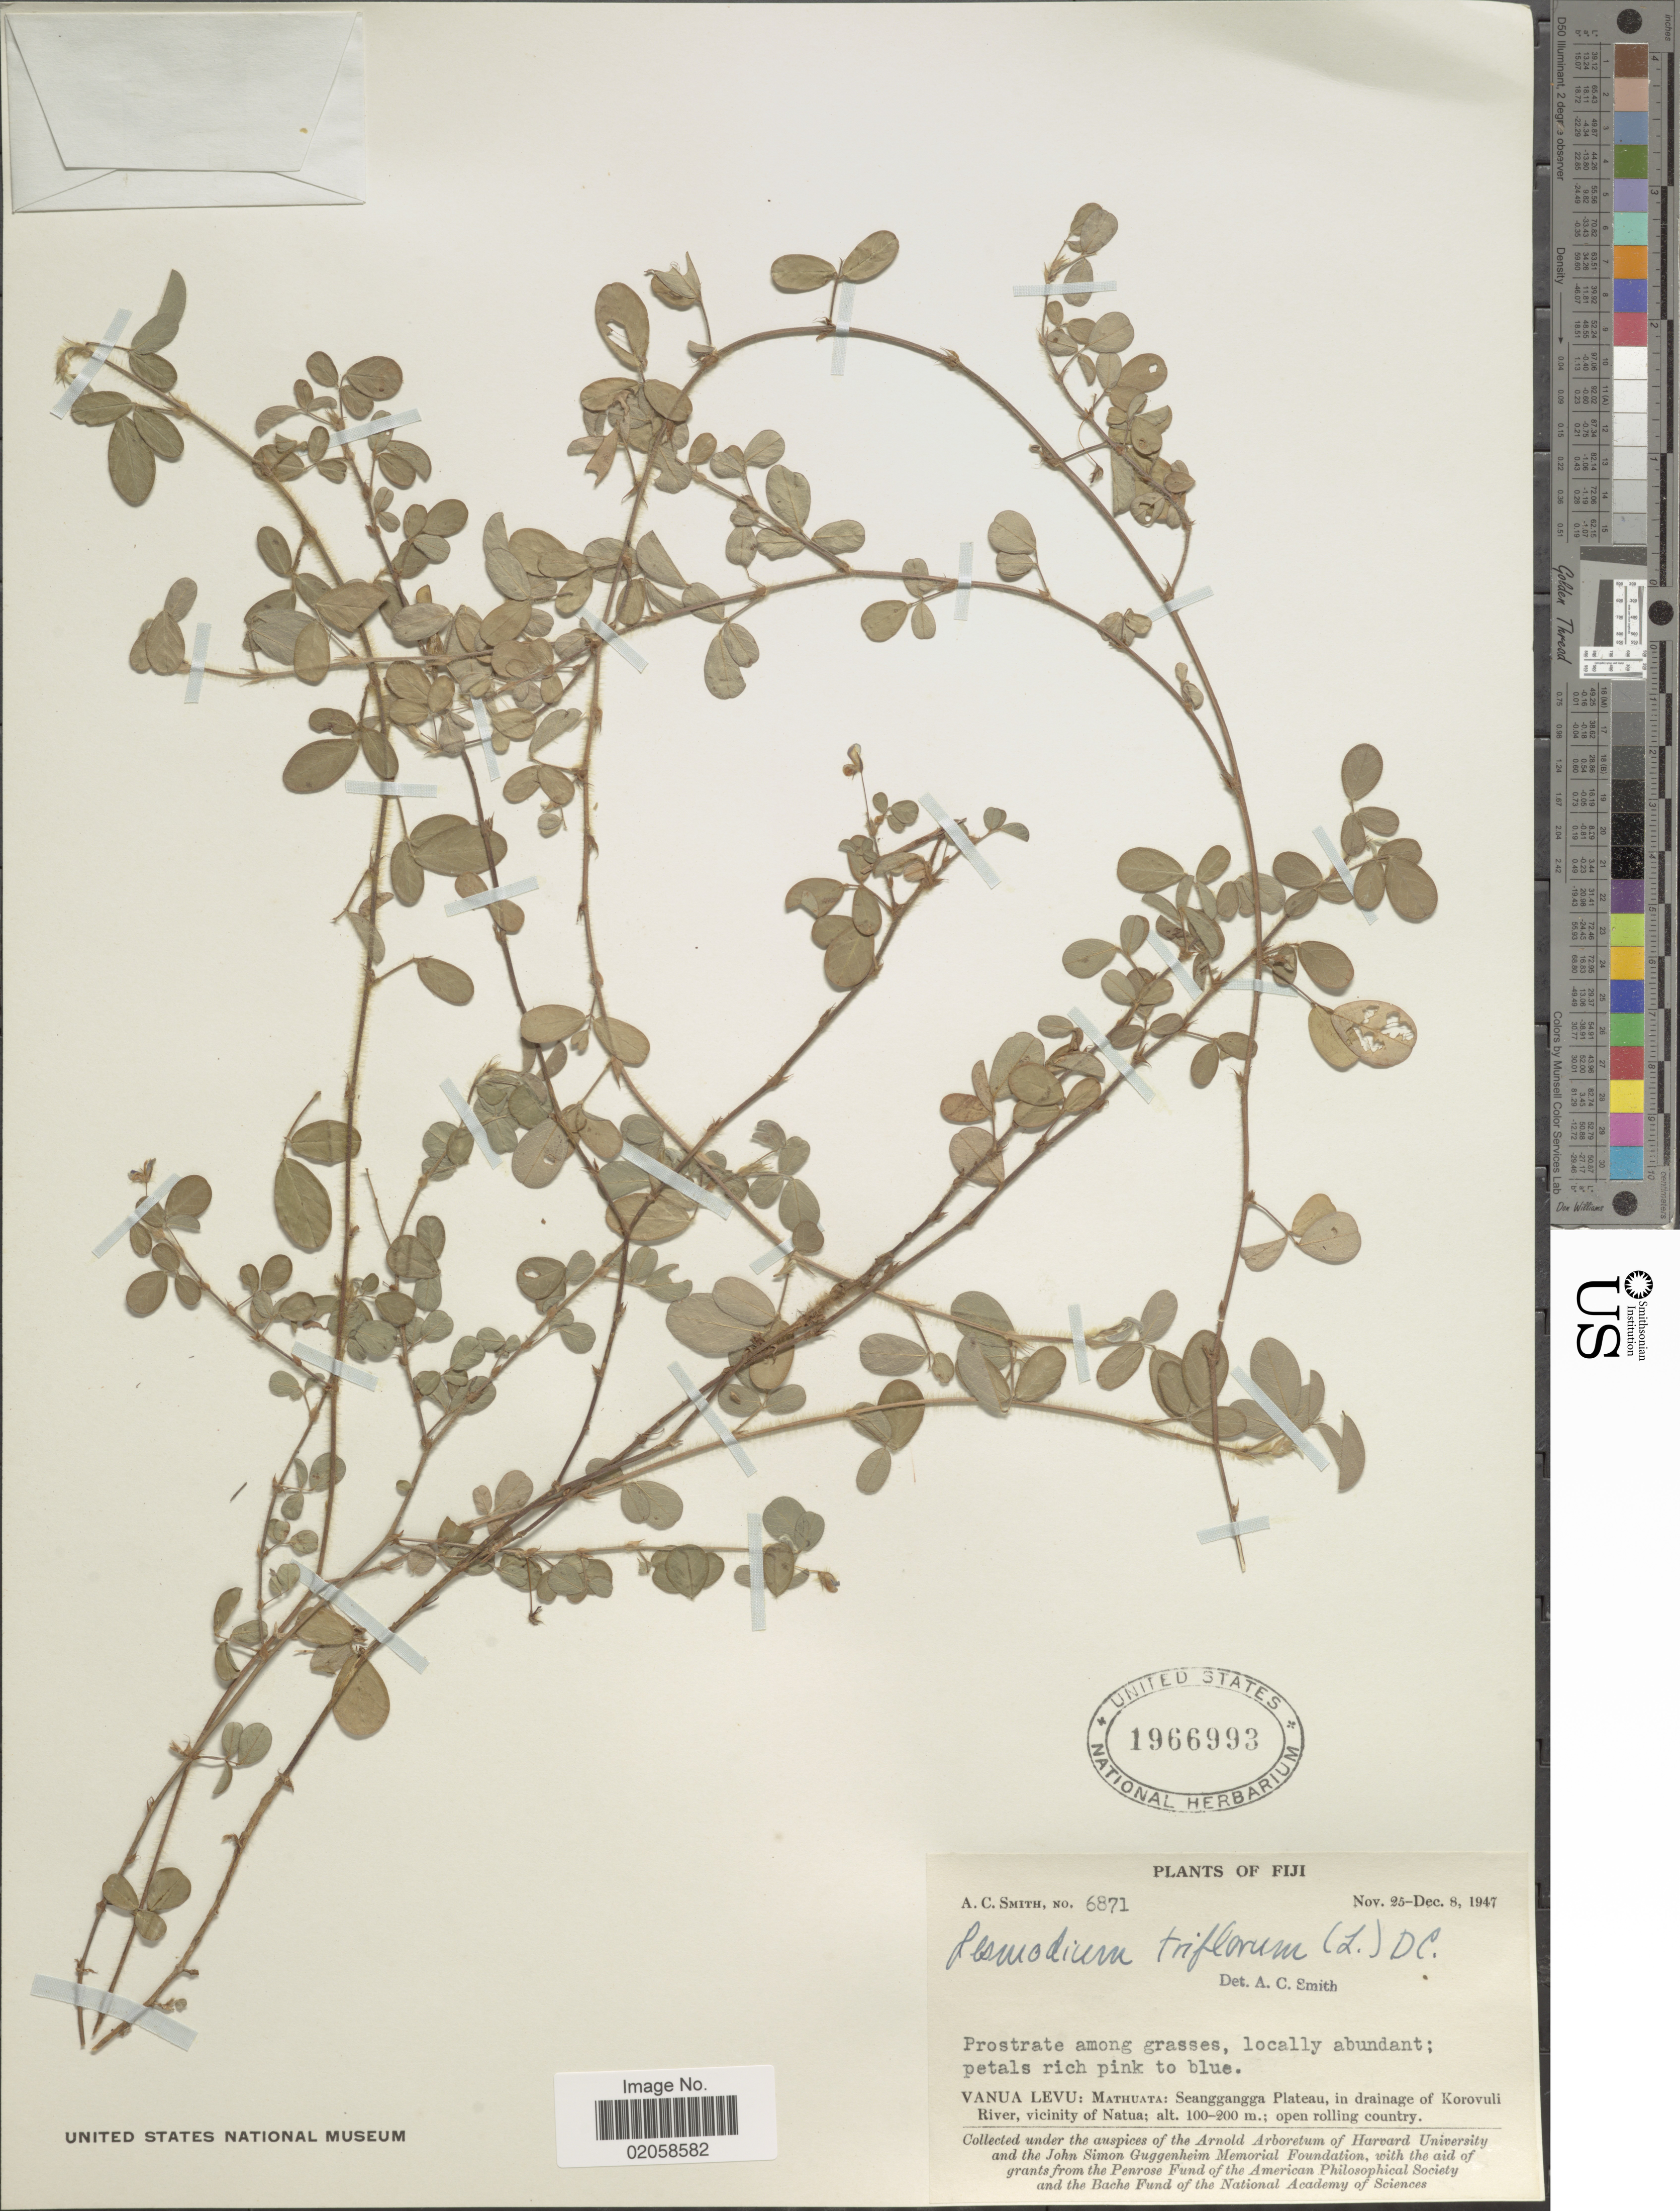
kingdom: Plantae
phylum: Tracheophyta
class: Magnoliopsida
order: Fabales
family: Fabaceae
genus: Grona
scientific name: Grona heterophylla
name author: (Willd.) H. Ohashi & K. Ohashi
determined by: Strong, Mark T., (BOT), Smithsonian Institution - National Museum of Natural History (UNITED STATES)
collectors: A. C. Smith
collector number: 6871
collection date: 1947-11-25/1947-12-08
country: Fiji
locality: Vanua Levu: Mathuata: Seanggangga Plateau, in drainage of Korovuli River, vicinity of Natua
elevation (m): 100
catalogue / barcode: US 1966993